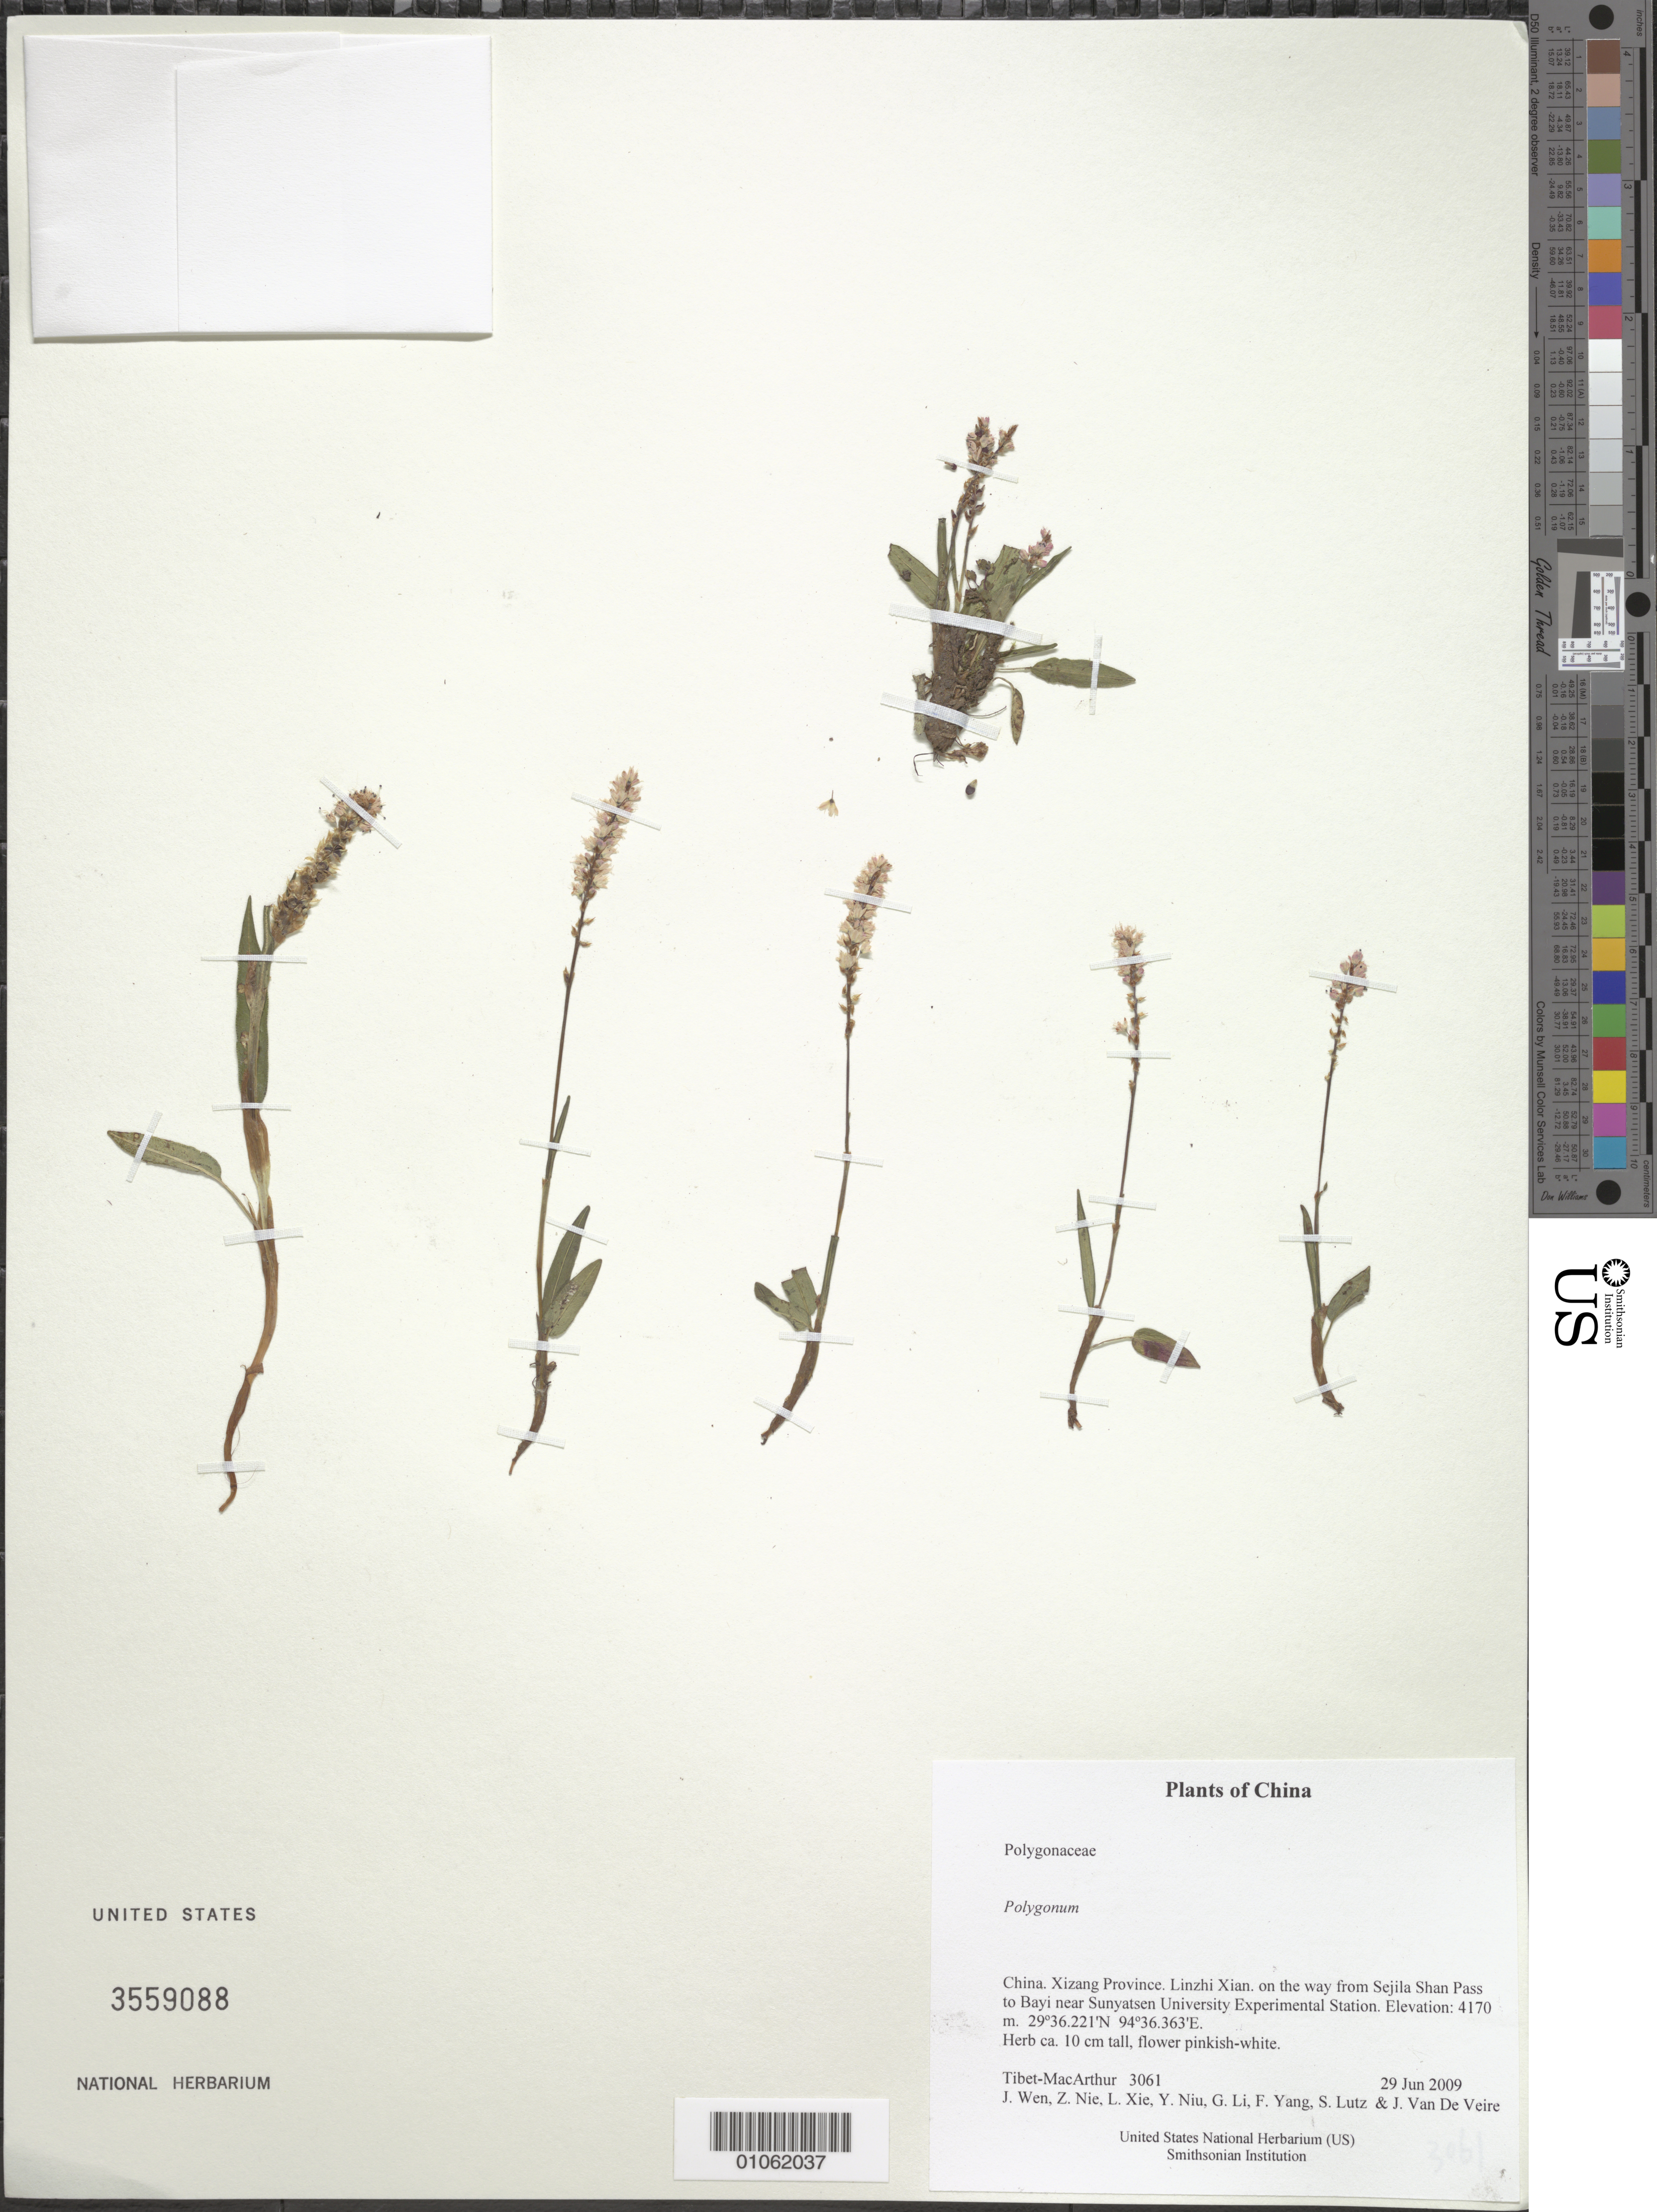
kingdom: Plantae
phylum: Tracheophyta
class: Magnoliopsida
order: Caryophyllales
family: Polygonaceae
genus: Bistorta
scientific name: Bistorta vivipara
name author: (L.) Delarbre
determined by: Strong, Mark T., (BOT), Smithsonian Institution - National Museum of Natural History (UNITED STATES)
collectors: Tibet-MacArthur, J. Wen, Z. Nie, L. Xie, Y. Niu, G. Li, F. Yang, S. Lutz & J. Van De Veire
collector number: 3061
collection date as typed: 29 Jun 2009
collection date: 2009-06-29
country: China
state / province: Xizang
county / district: Linzhi Xian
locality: on the way from Sejila Shan Pass to Bayi near Sunyatsen University Experimental Station.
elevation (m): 4170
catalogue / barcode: US 3559088